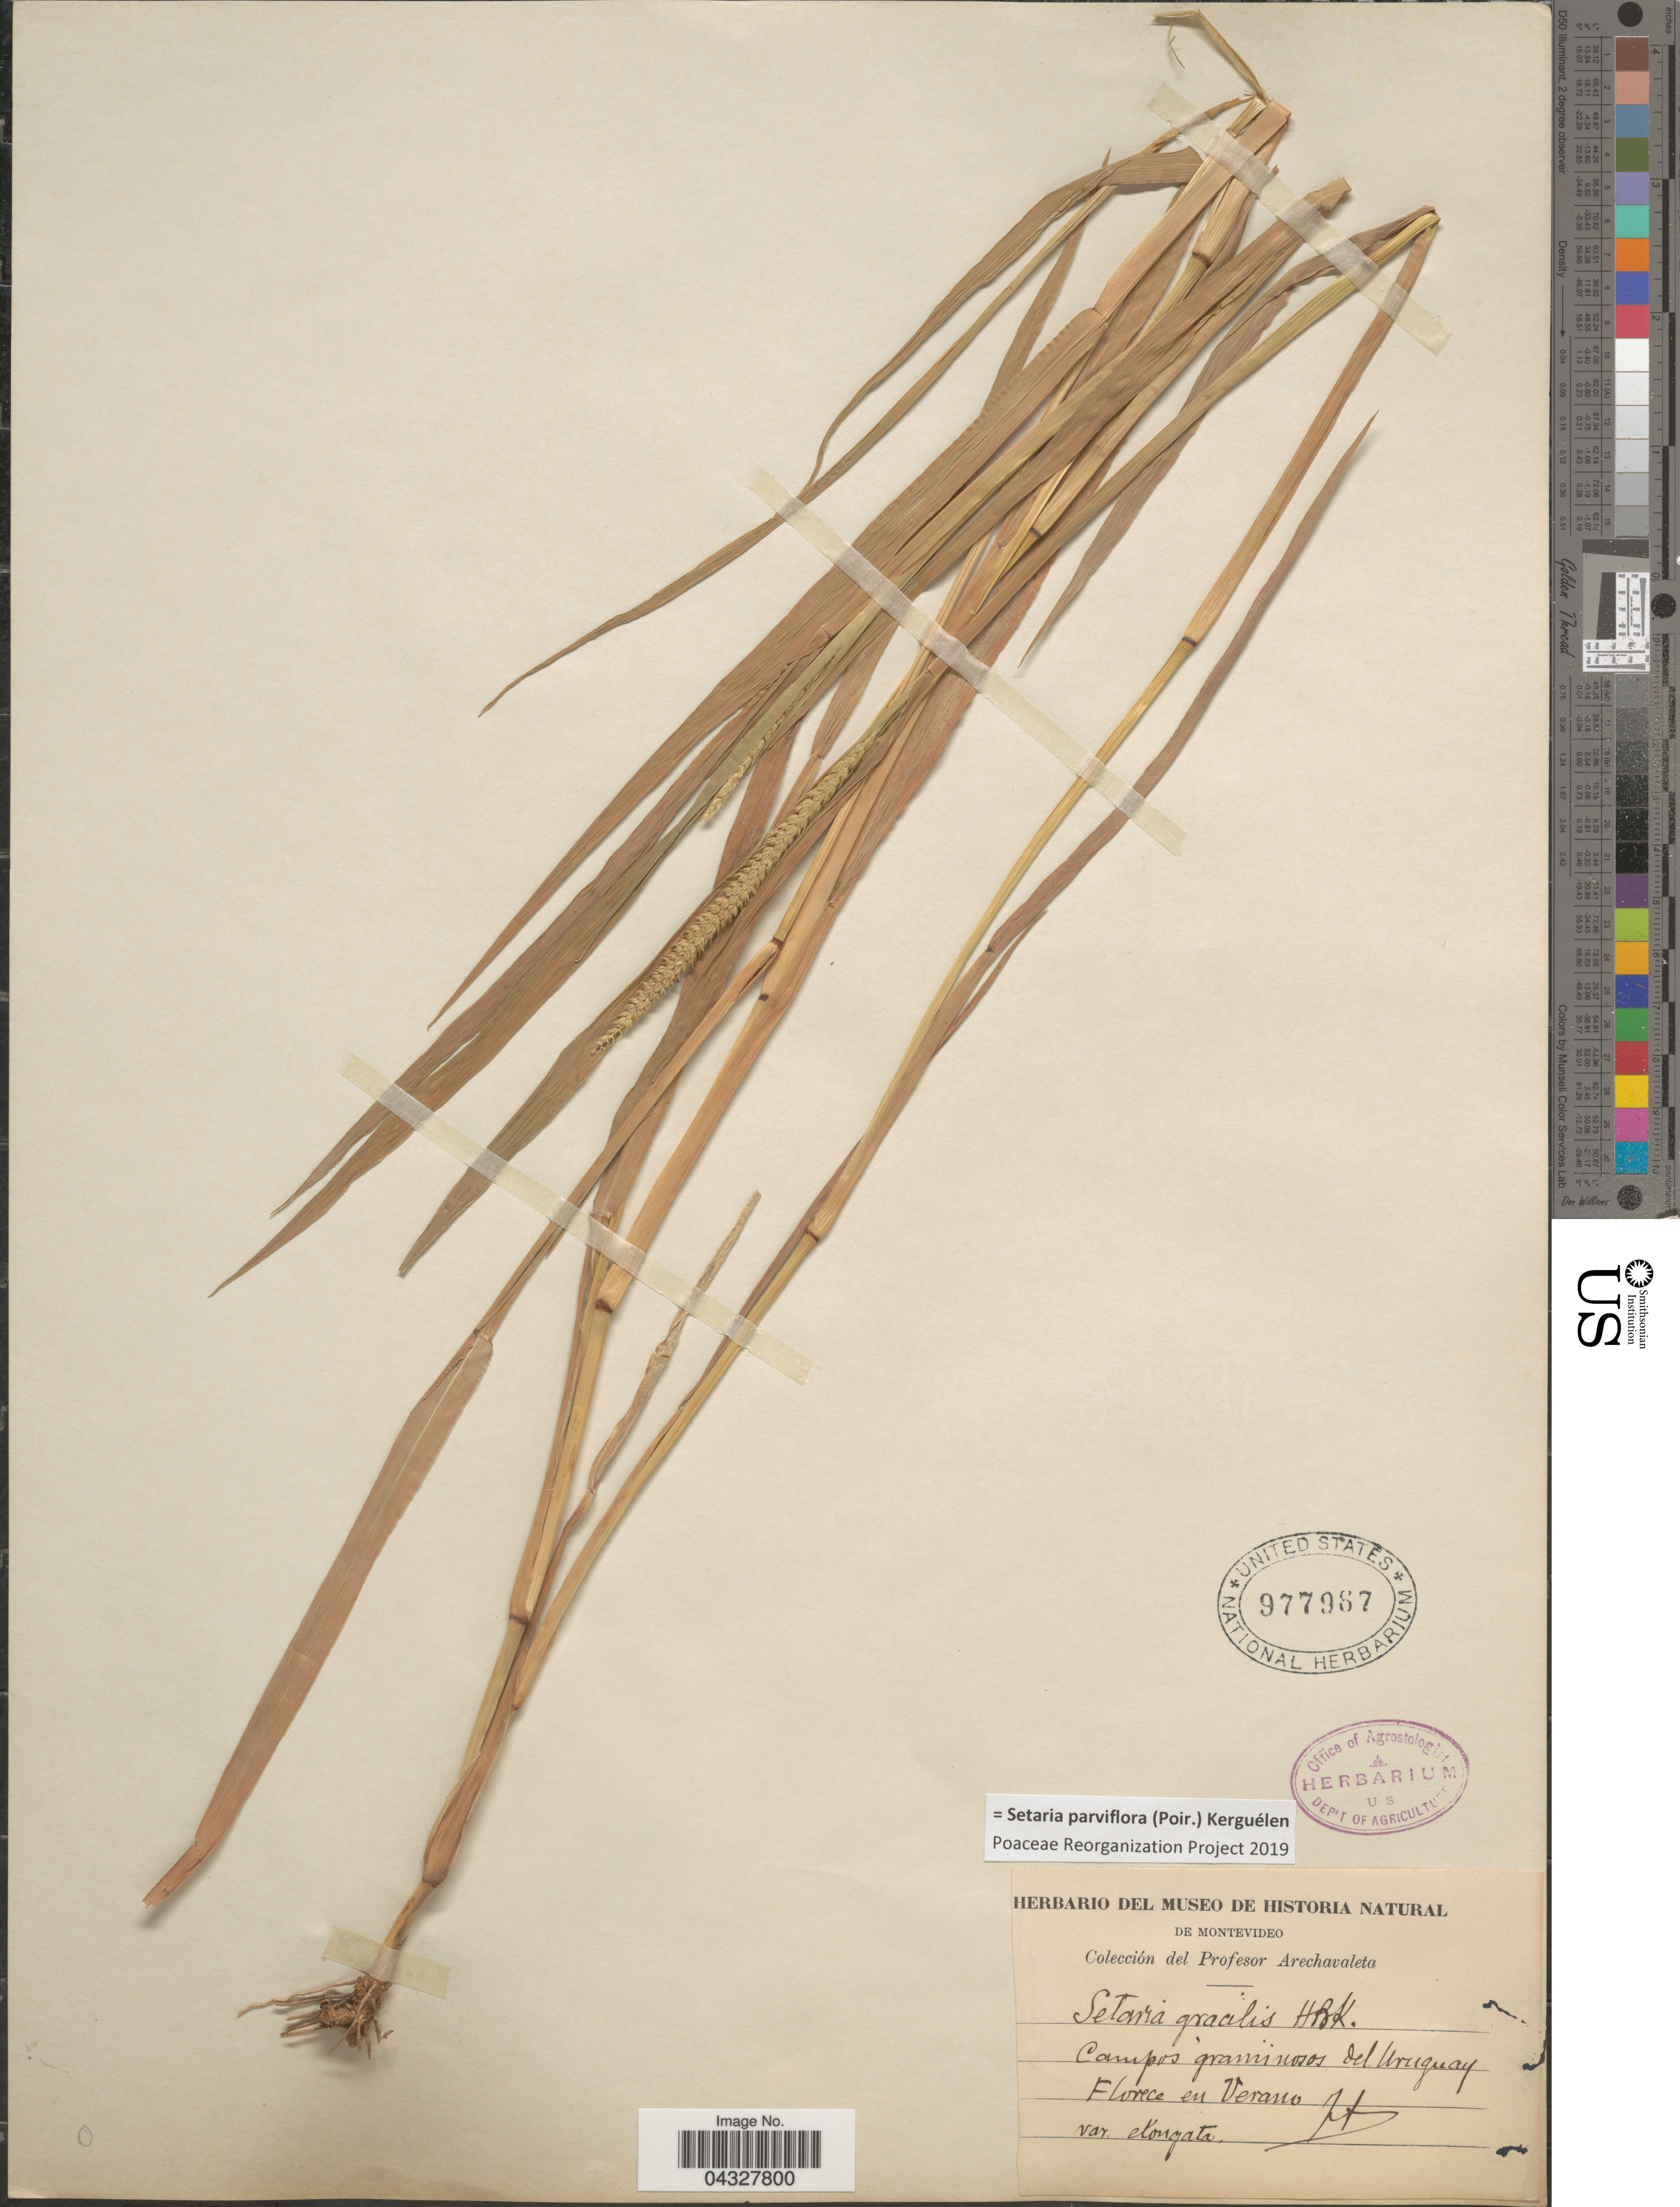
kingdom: Plantae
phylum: Tracheophyta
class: Liliopsida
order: Poales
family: Poaceae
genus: Setaria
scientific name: Setaria parviflora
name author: (Poir.) Kerguélen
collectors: Arechavaleta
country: Uruguay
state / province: Montevideo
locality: Campos graminosos del Uruguay. Florence en Verano.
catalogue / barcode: US 977967